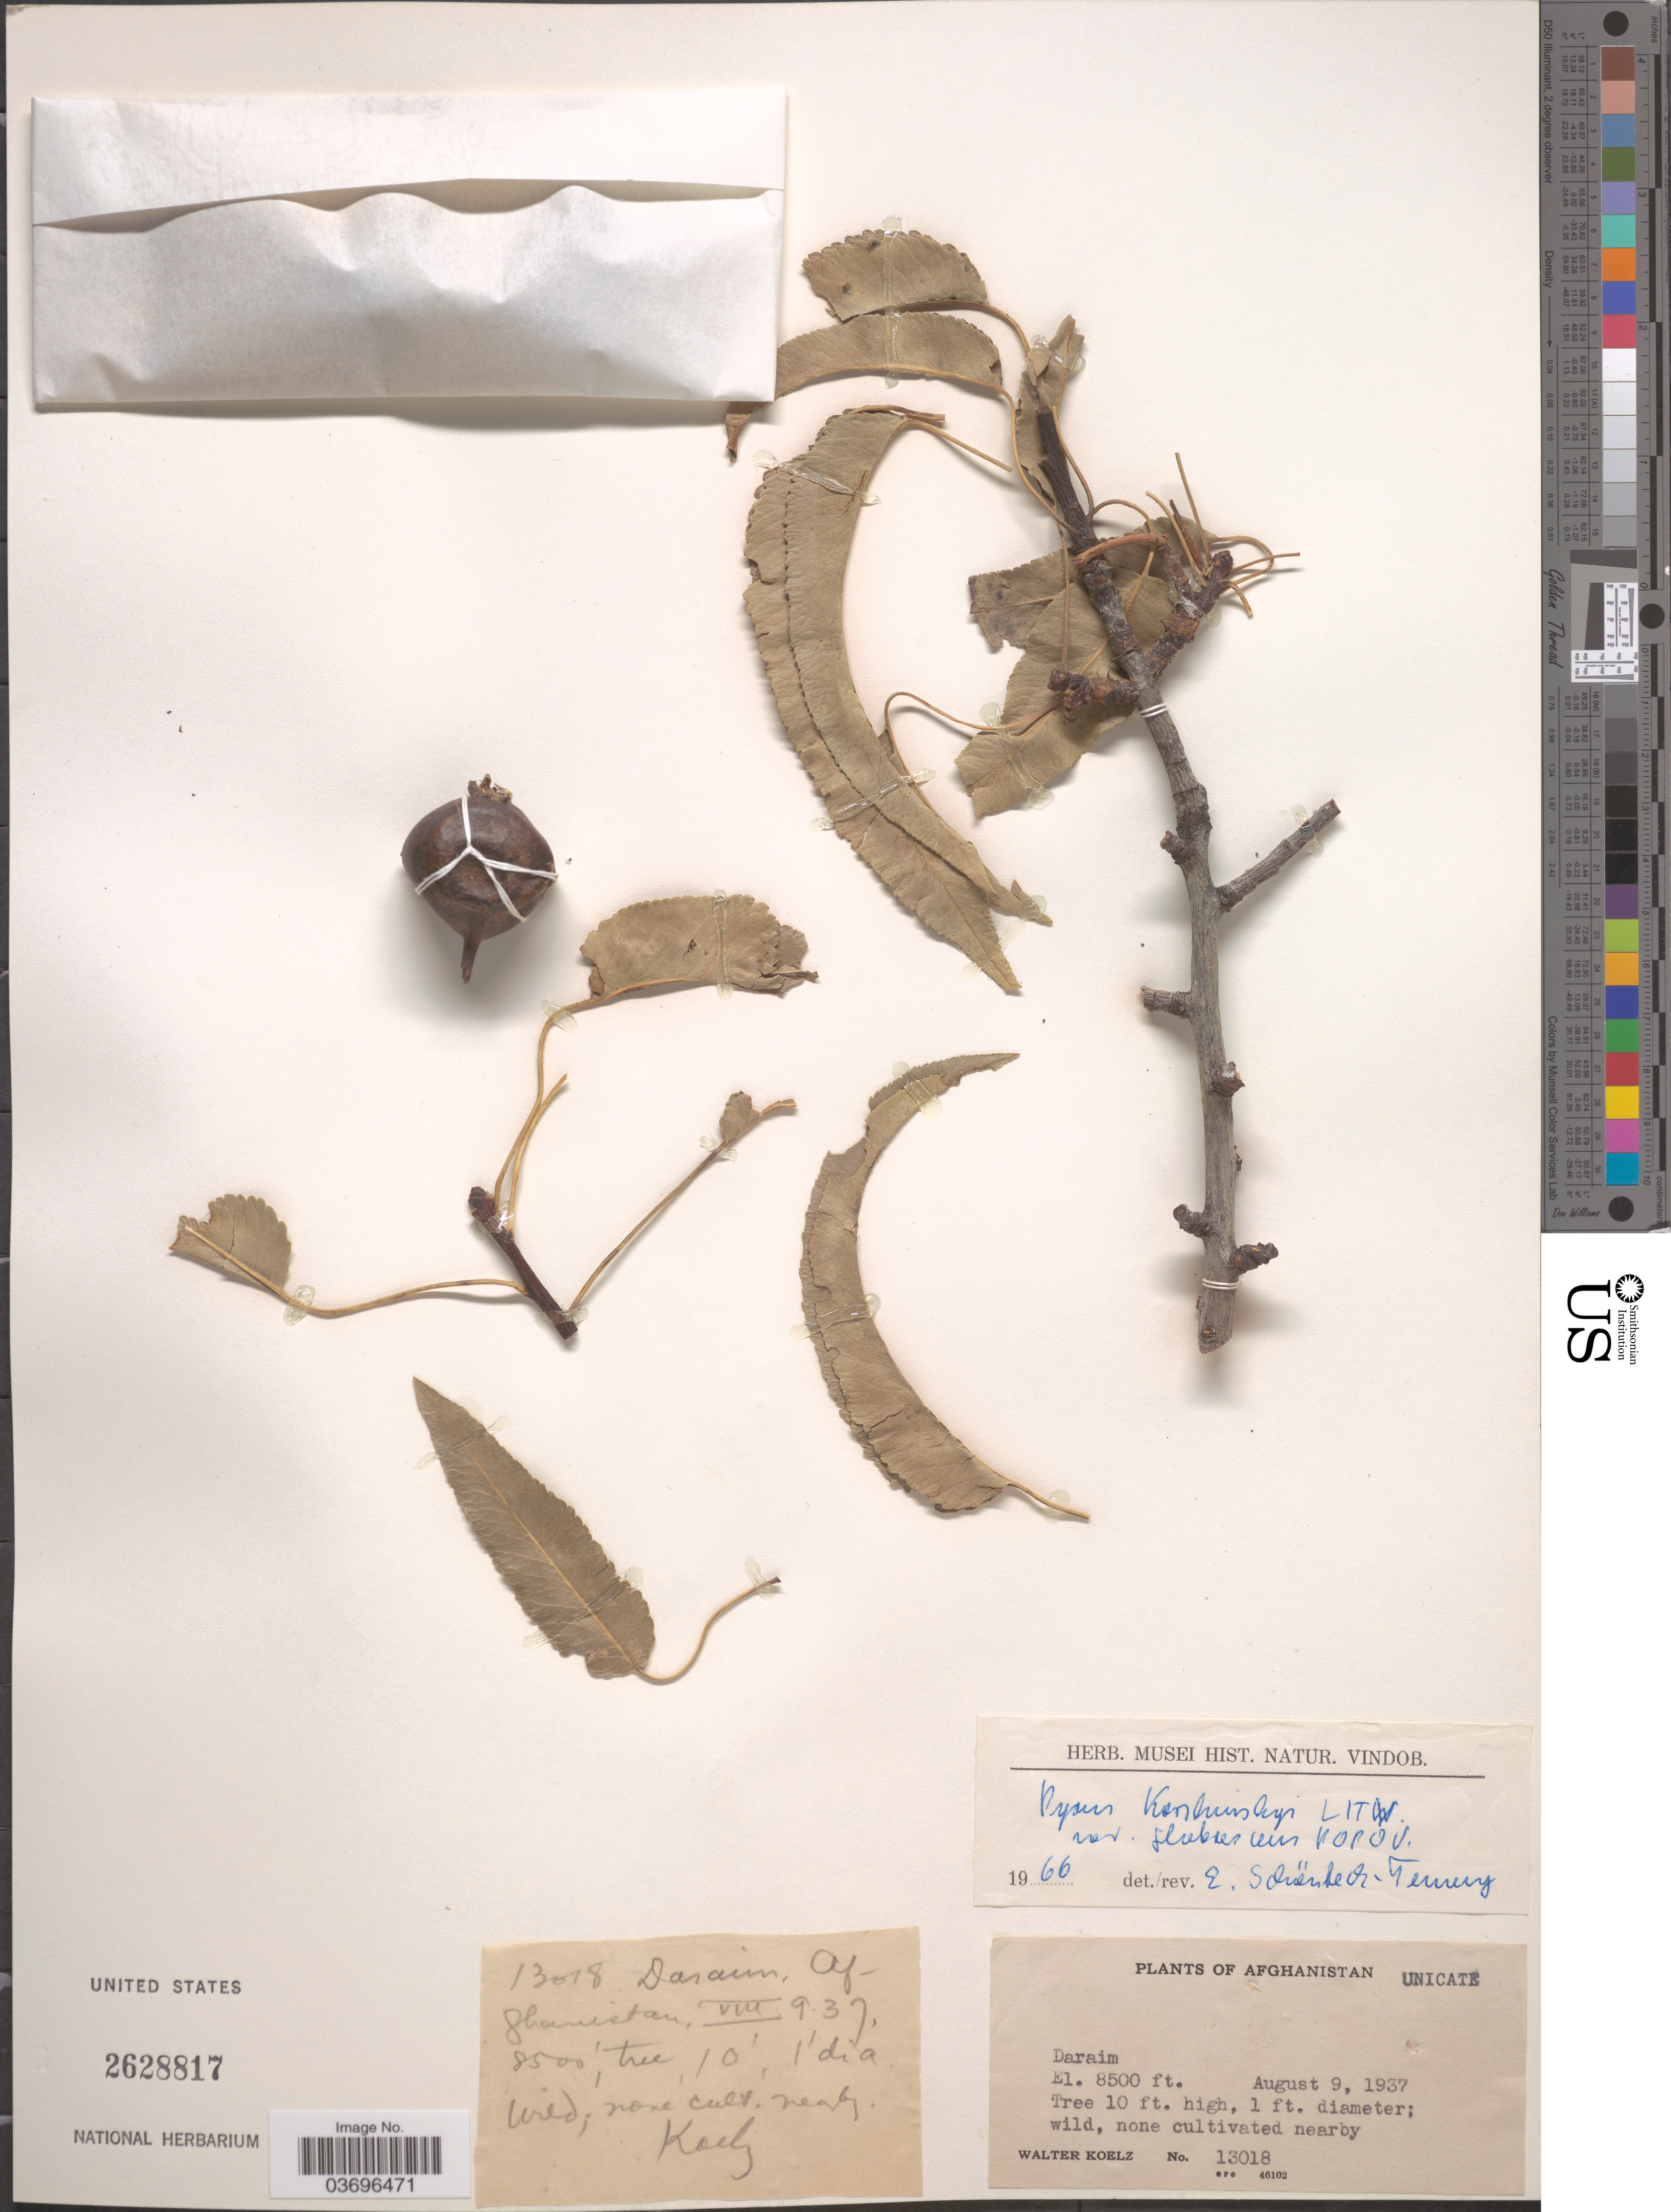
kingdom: Plantae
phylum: Tracheophyta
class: Magnoliopsida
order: Rosales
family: Rosaceae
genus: Pyrus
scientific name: Pyrus kawakamii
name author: Hayata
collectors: W. N. Koelz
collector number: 13018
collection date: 1937-08-09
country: Afghanistan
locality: Daraim.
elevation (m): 2591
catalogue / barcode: US 2628817